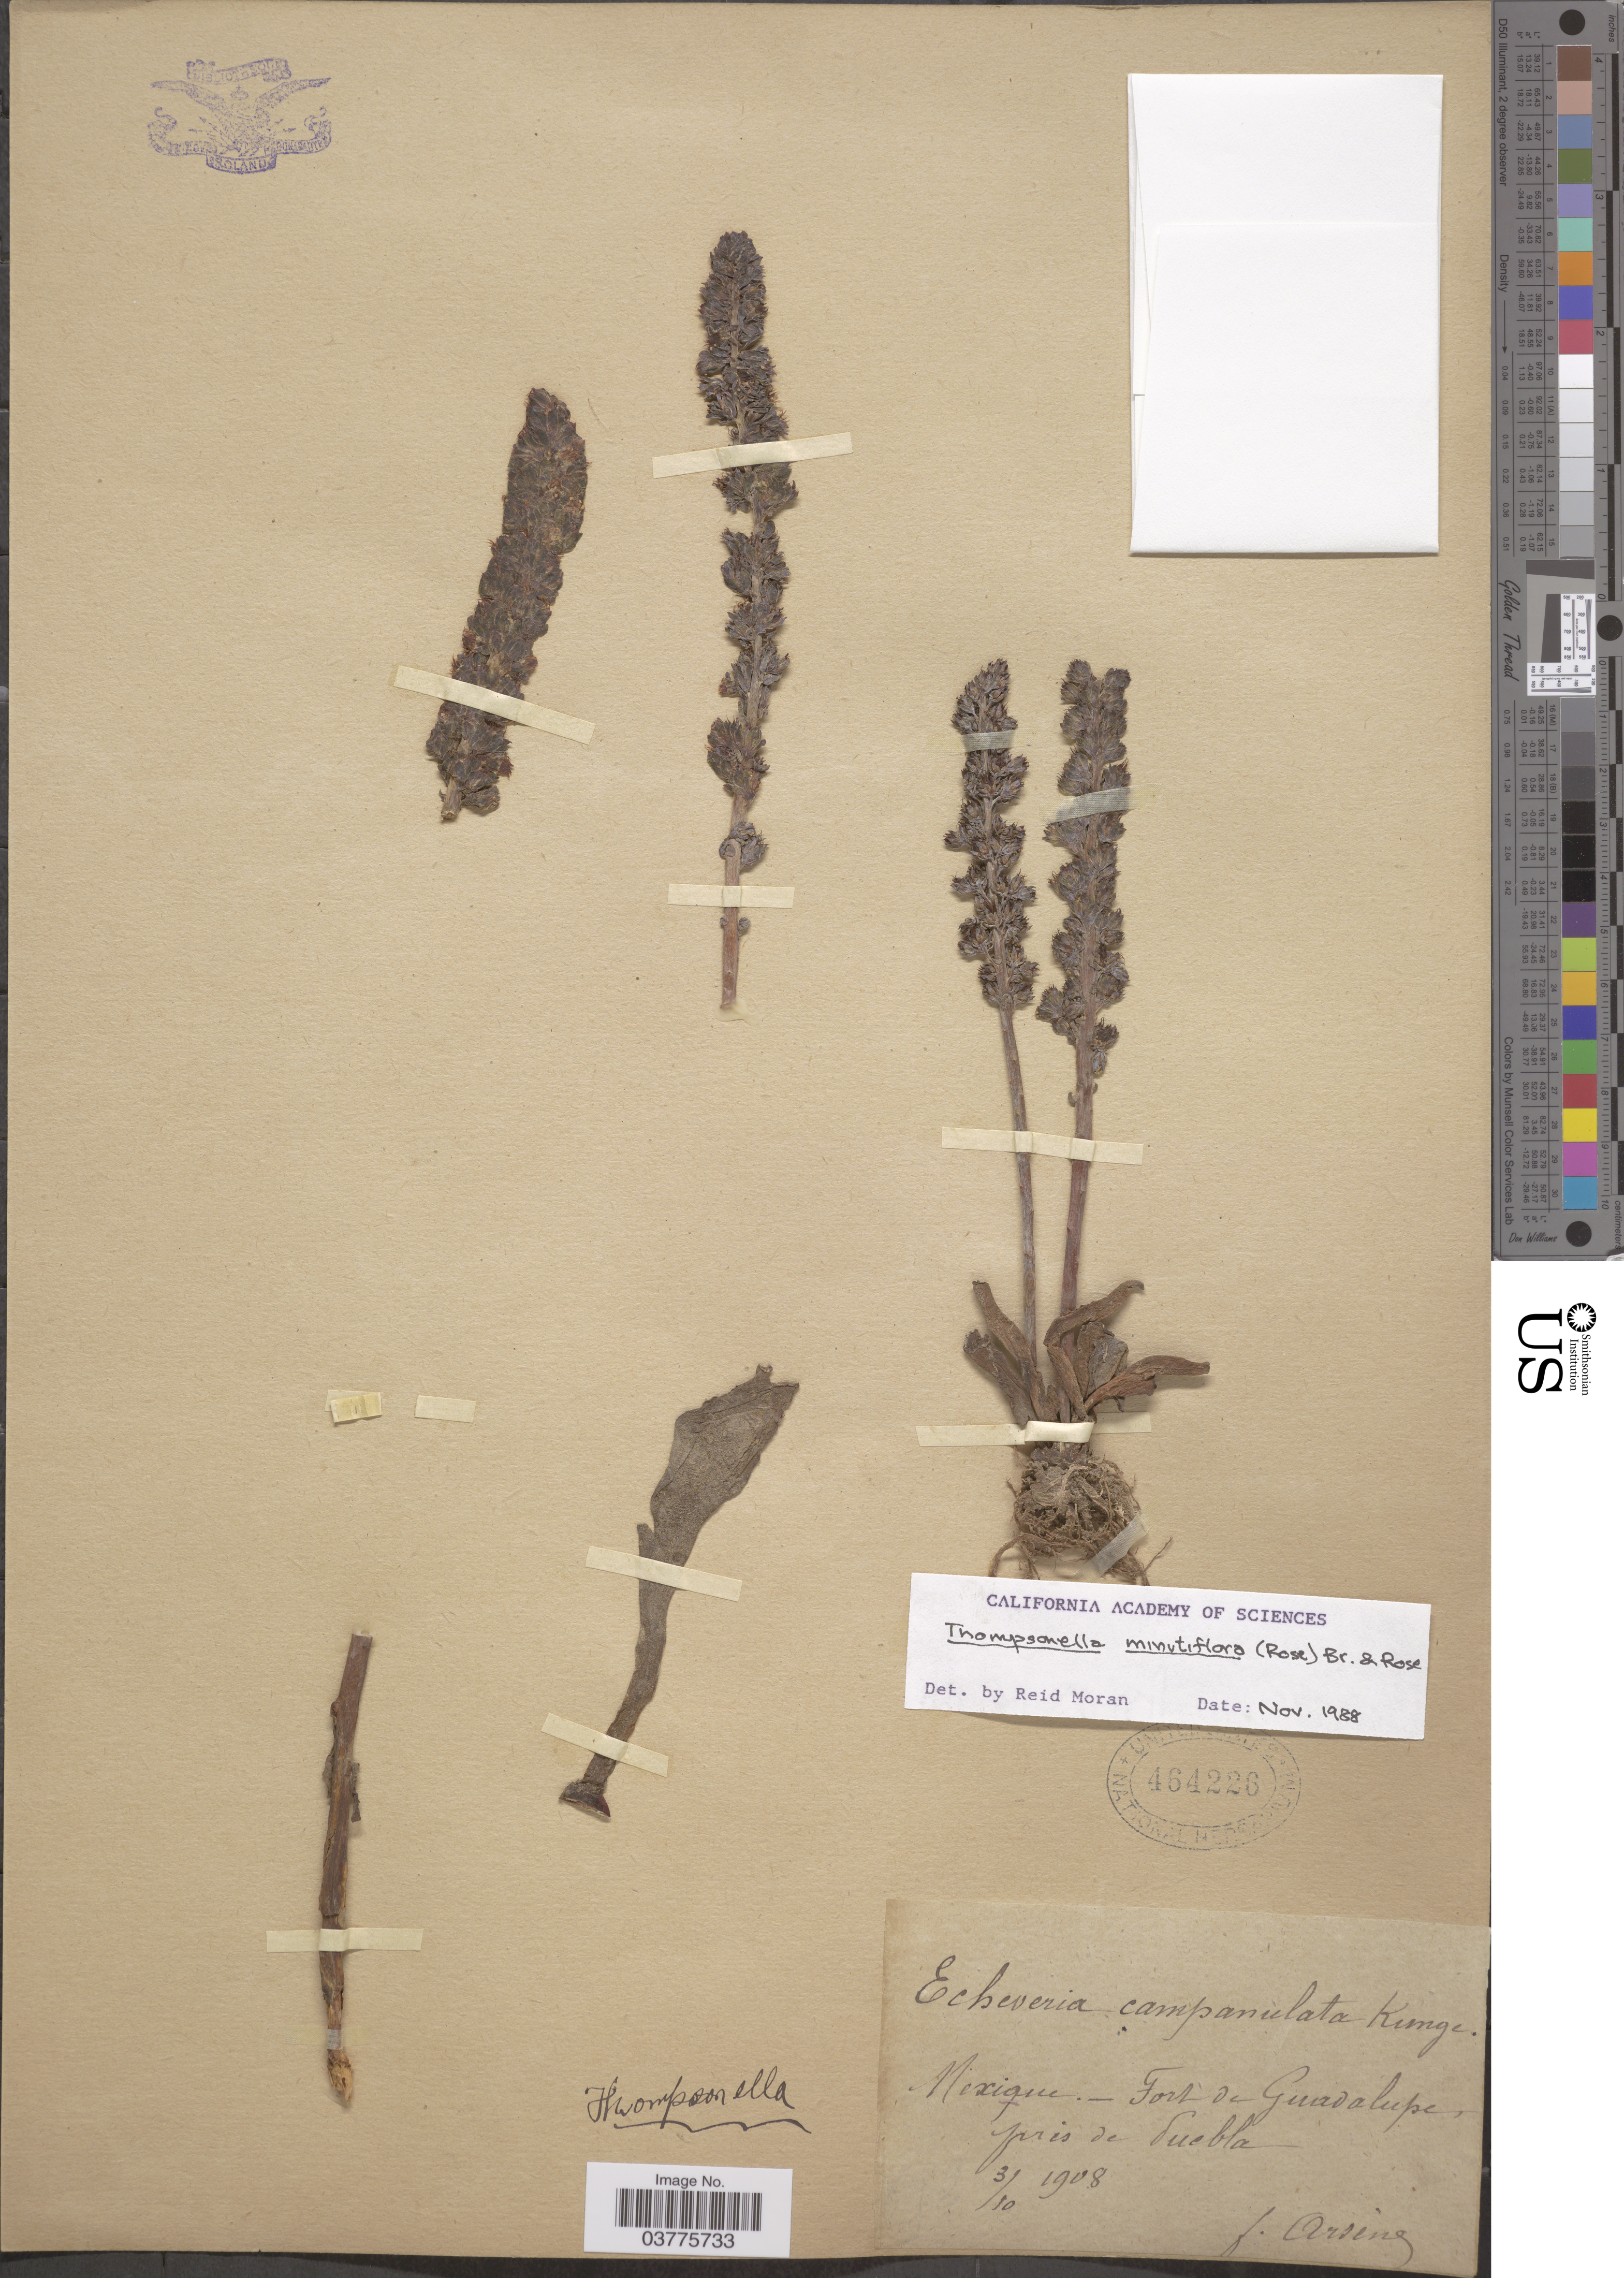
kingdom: Plantae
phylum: Tracheophyta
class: Magnoliopsida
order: Saxifragales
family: Crassulaceae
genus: Thompsonella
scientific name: Thompsonella minutiflora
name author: (Rose) Britton & Rose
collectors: F. Arsène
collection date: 1908-10-03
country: Mexico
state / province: Puebla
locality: Fort' de Guadalupe, prés de Puebla.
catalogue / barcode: US 464226